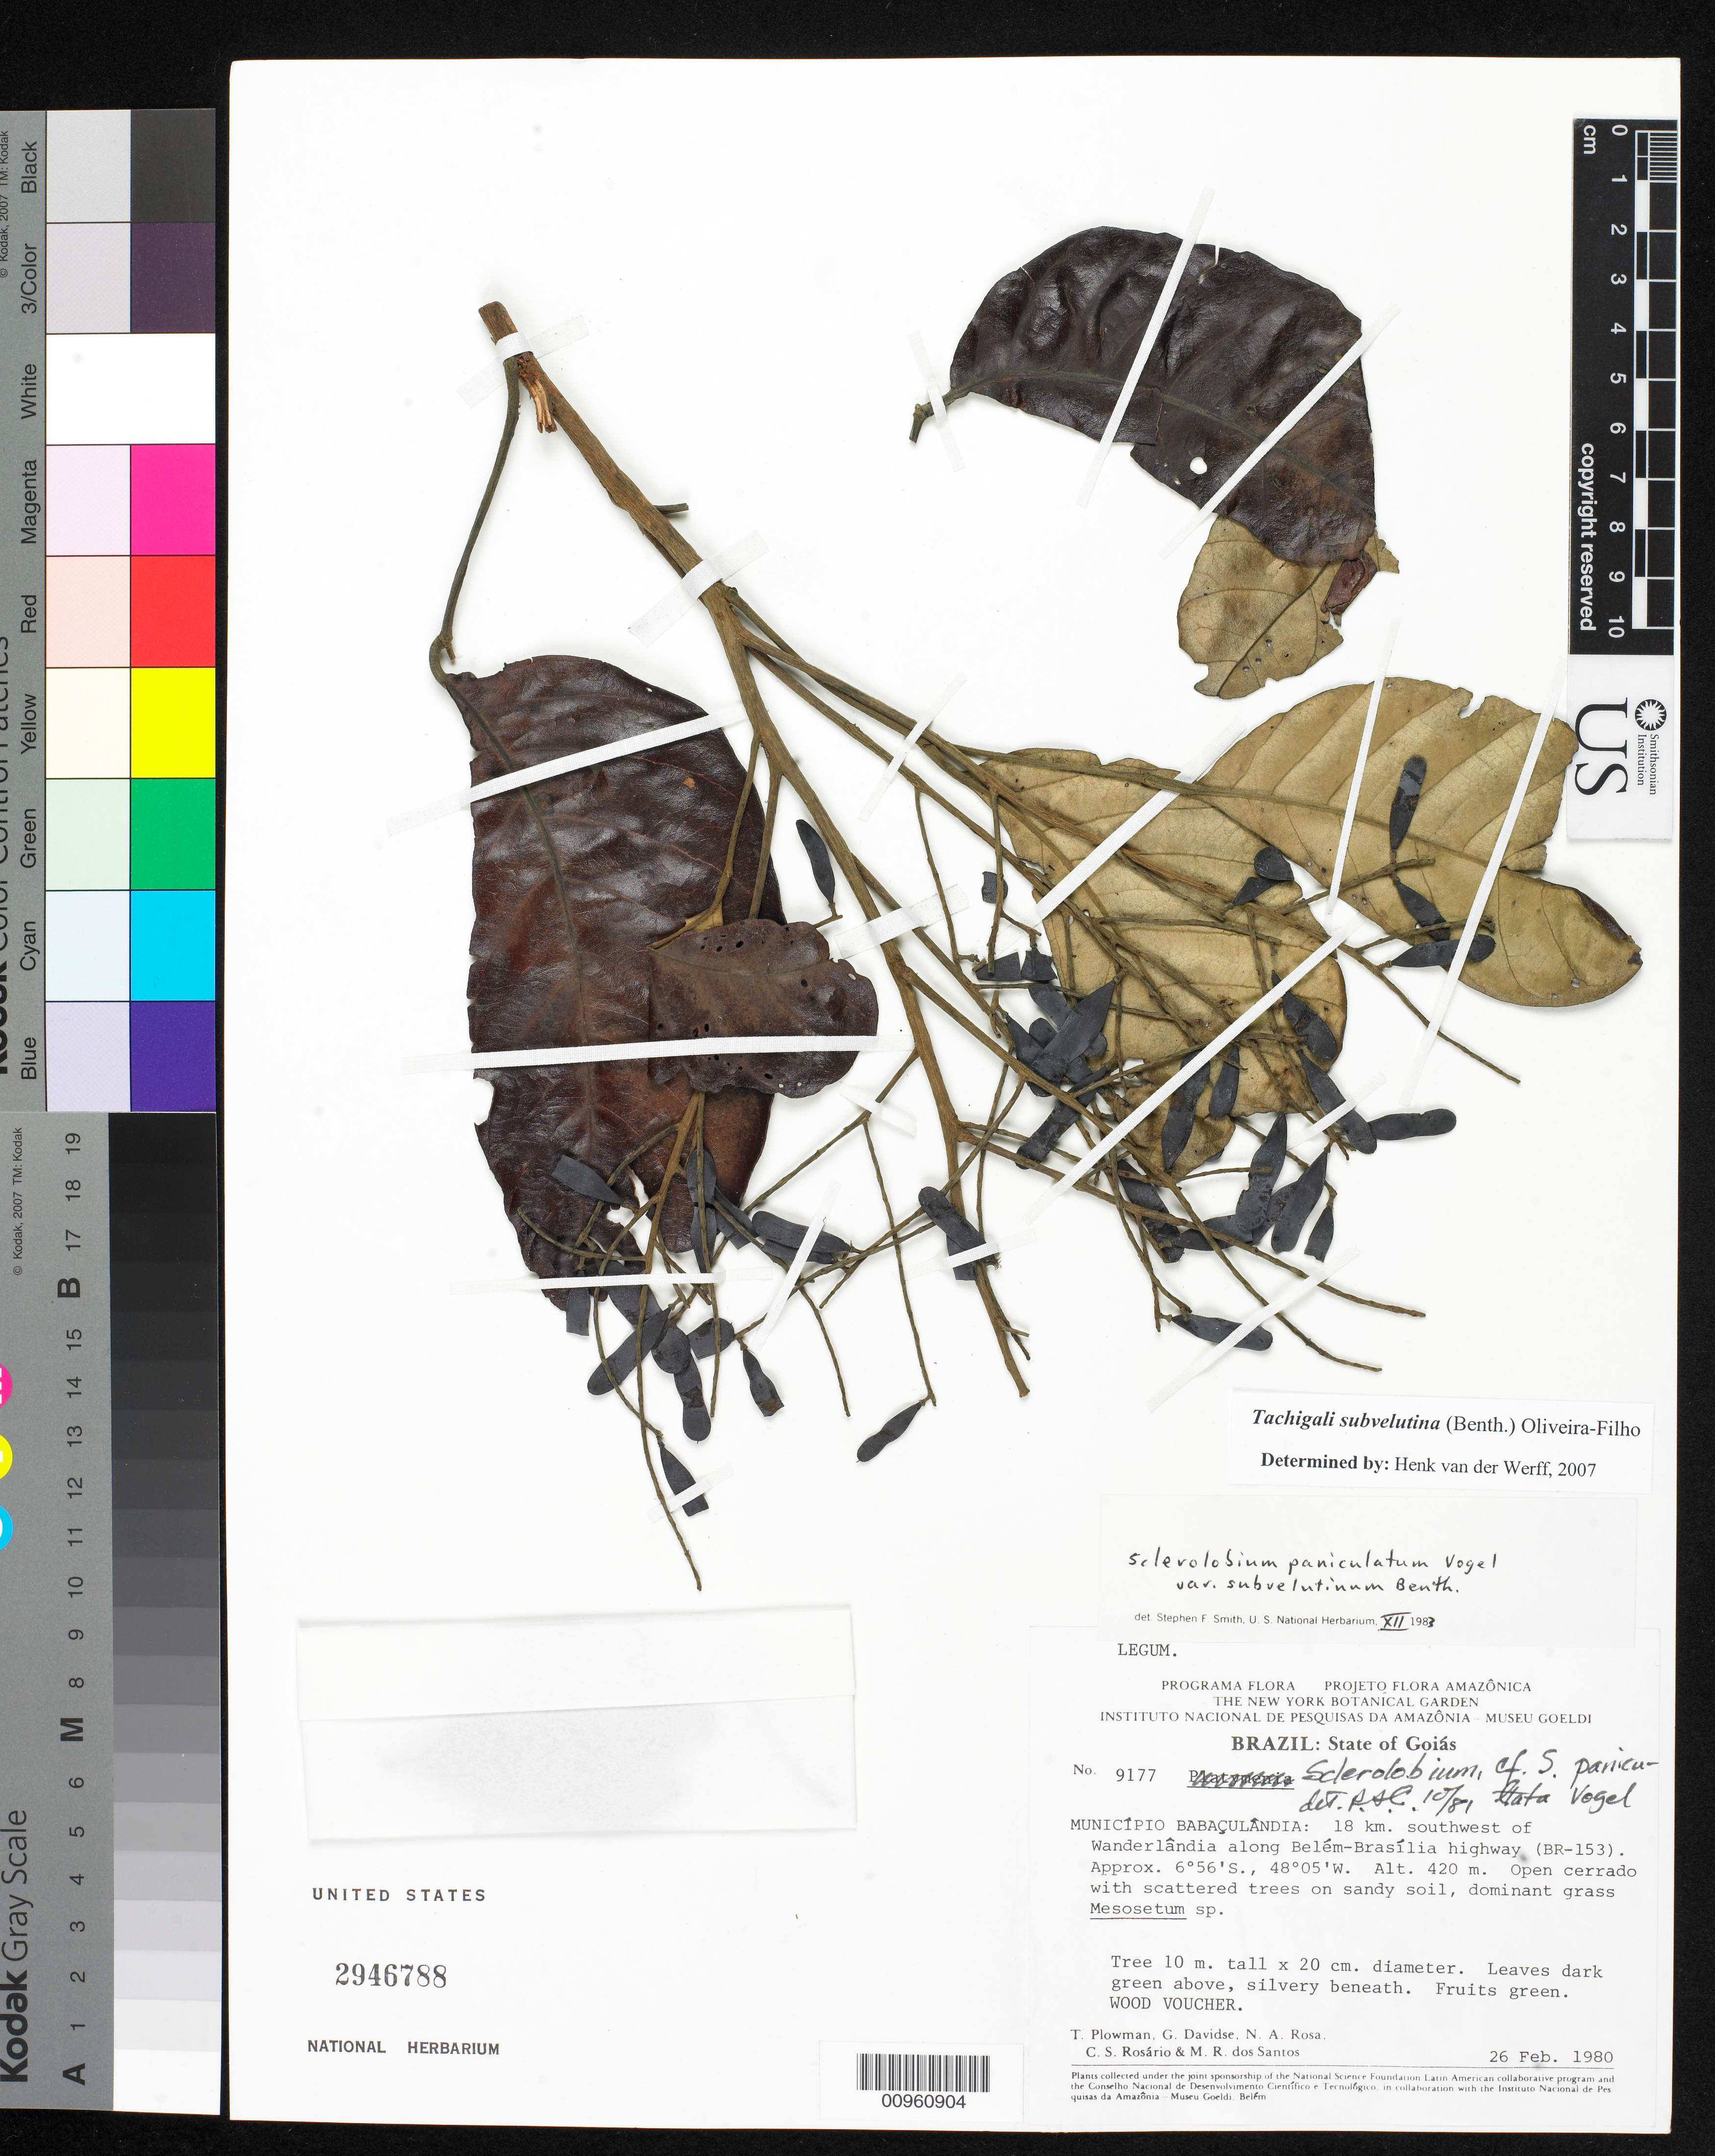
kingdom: Plantae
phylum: Tracheophyta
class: Magnoliopsida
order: Fabales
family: Fabaceae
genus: Tachigali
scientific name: Tachigali subvelutina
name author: (Benth.) Oliveira-Filho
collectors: T. Plowman, G. Davidse, N. A. Rosa, C. S. Rosário & M. R. Santos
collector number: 9177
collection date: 1980-02-26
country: Brazil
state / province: Goiás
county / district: Babaçulândia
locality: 18km SW of Wanderlandia along Belem-Brasilia highway (BR-153)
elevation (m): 420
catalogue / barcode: US 2946788